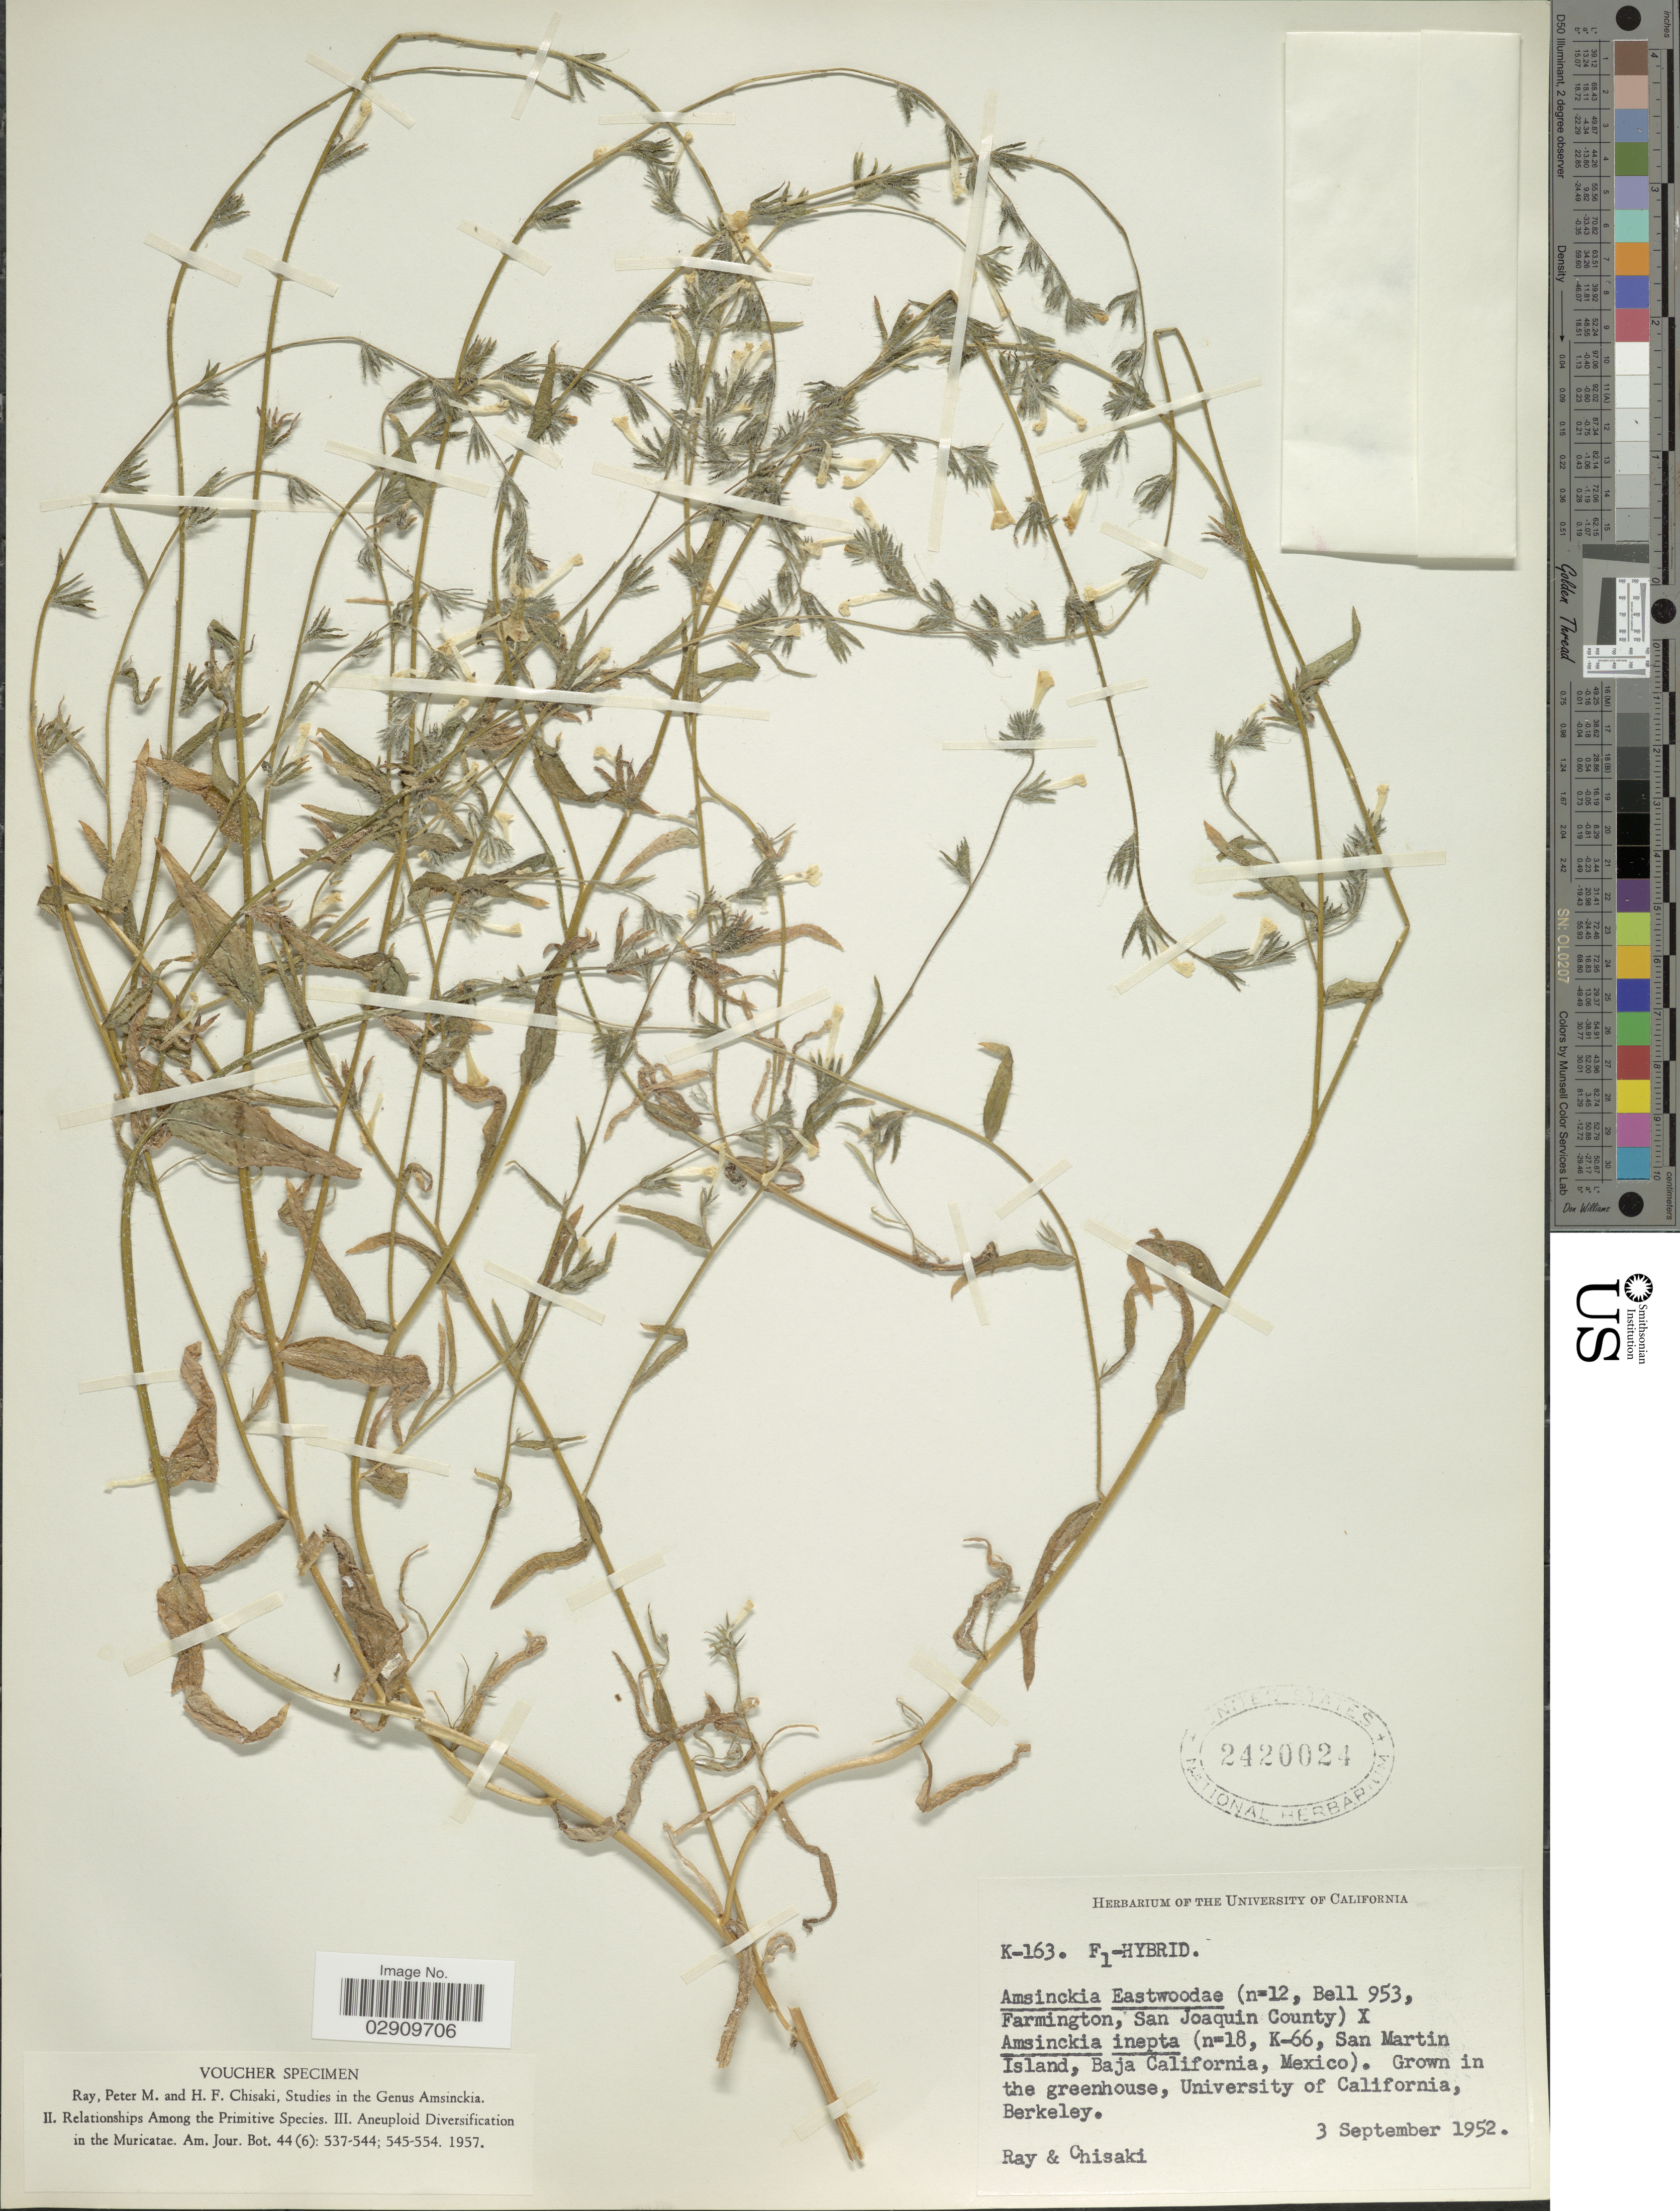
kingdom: Plantae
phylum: Tracheophyta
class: Magnoliopsida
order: Boraginales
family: Boraginaceae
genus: Amsinckia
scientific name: Amsinckia eastwoodiae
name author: J.F. Macbr.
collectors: -. Ray & Chisaki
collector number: K-163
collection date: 1952-09-03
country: United States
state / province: California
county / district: Alameda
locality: Grown in the greenhouse, University of California, Berkeley.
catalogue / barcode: US 2420024